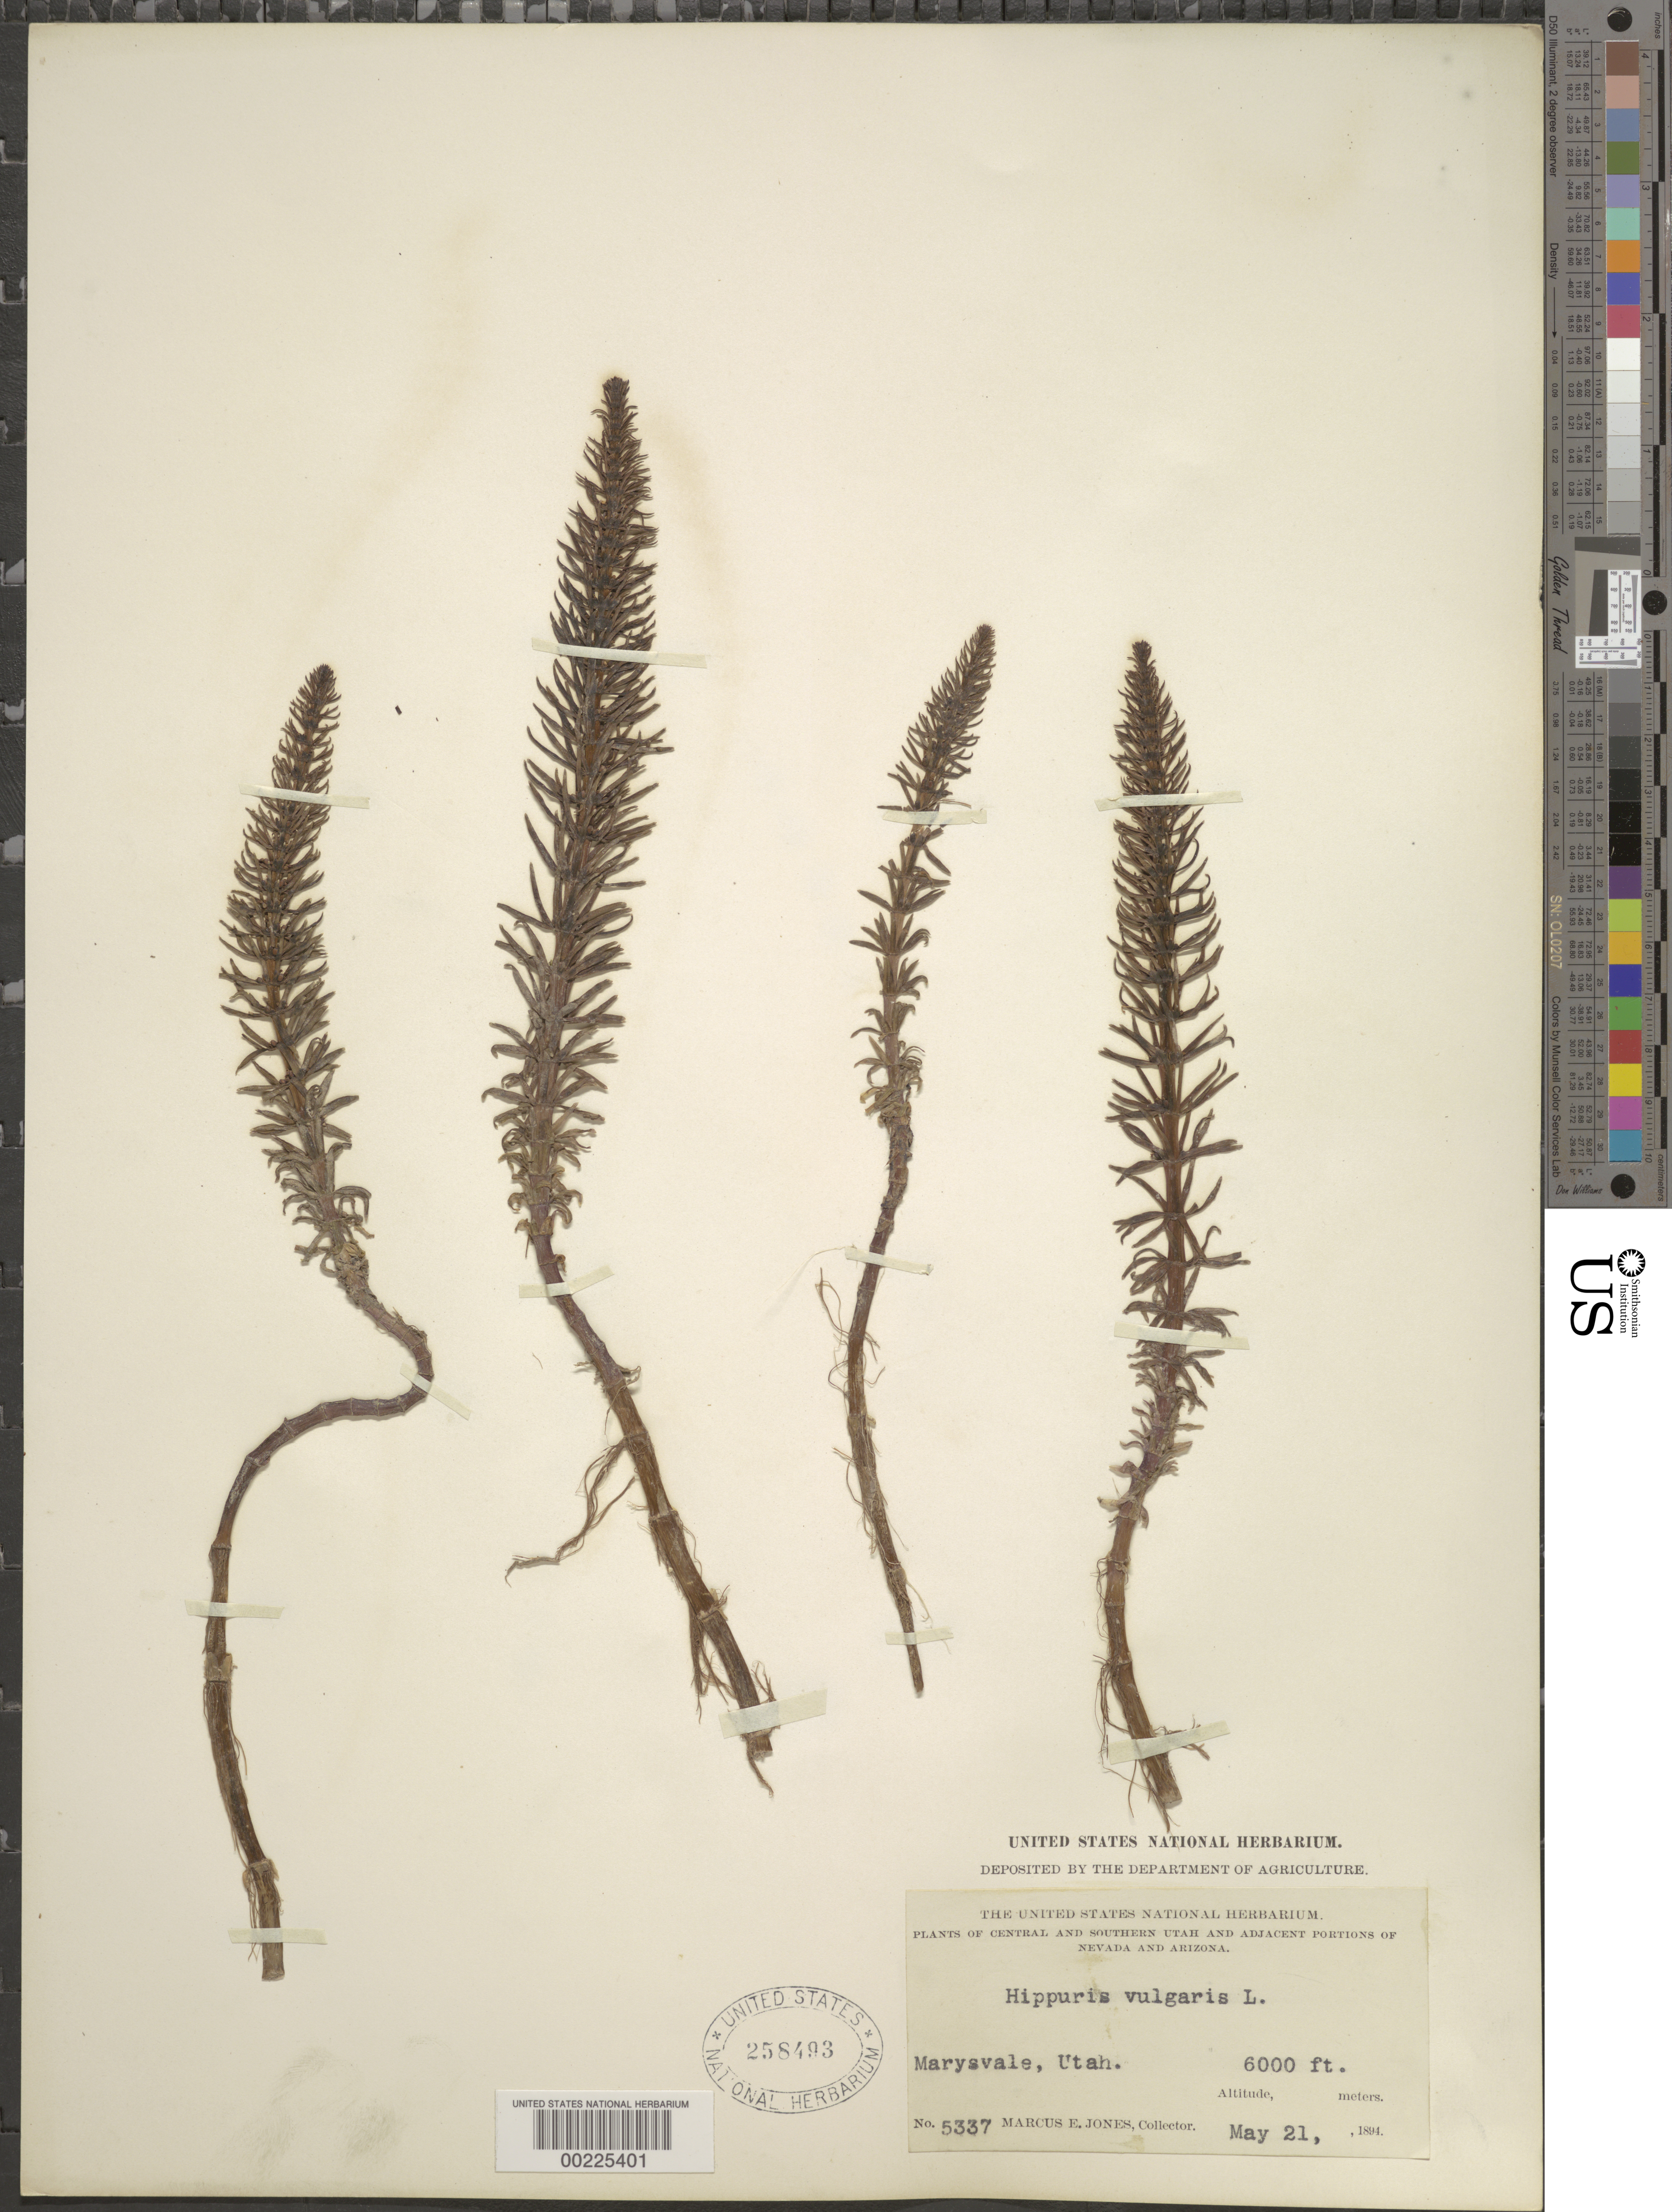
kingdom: Plantae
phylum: Tracheophyta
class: Magnoliopsida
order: Lamiales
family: Plantaginaceae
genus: Hippuris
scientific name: Hippuris vulgaris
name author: L.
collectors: M. E. Jones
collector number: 5337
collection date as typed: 21 May 1894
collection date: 1894-05-21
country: United States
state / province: Utah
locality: Marysvale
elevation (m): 1829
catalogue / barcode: US 258493